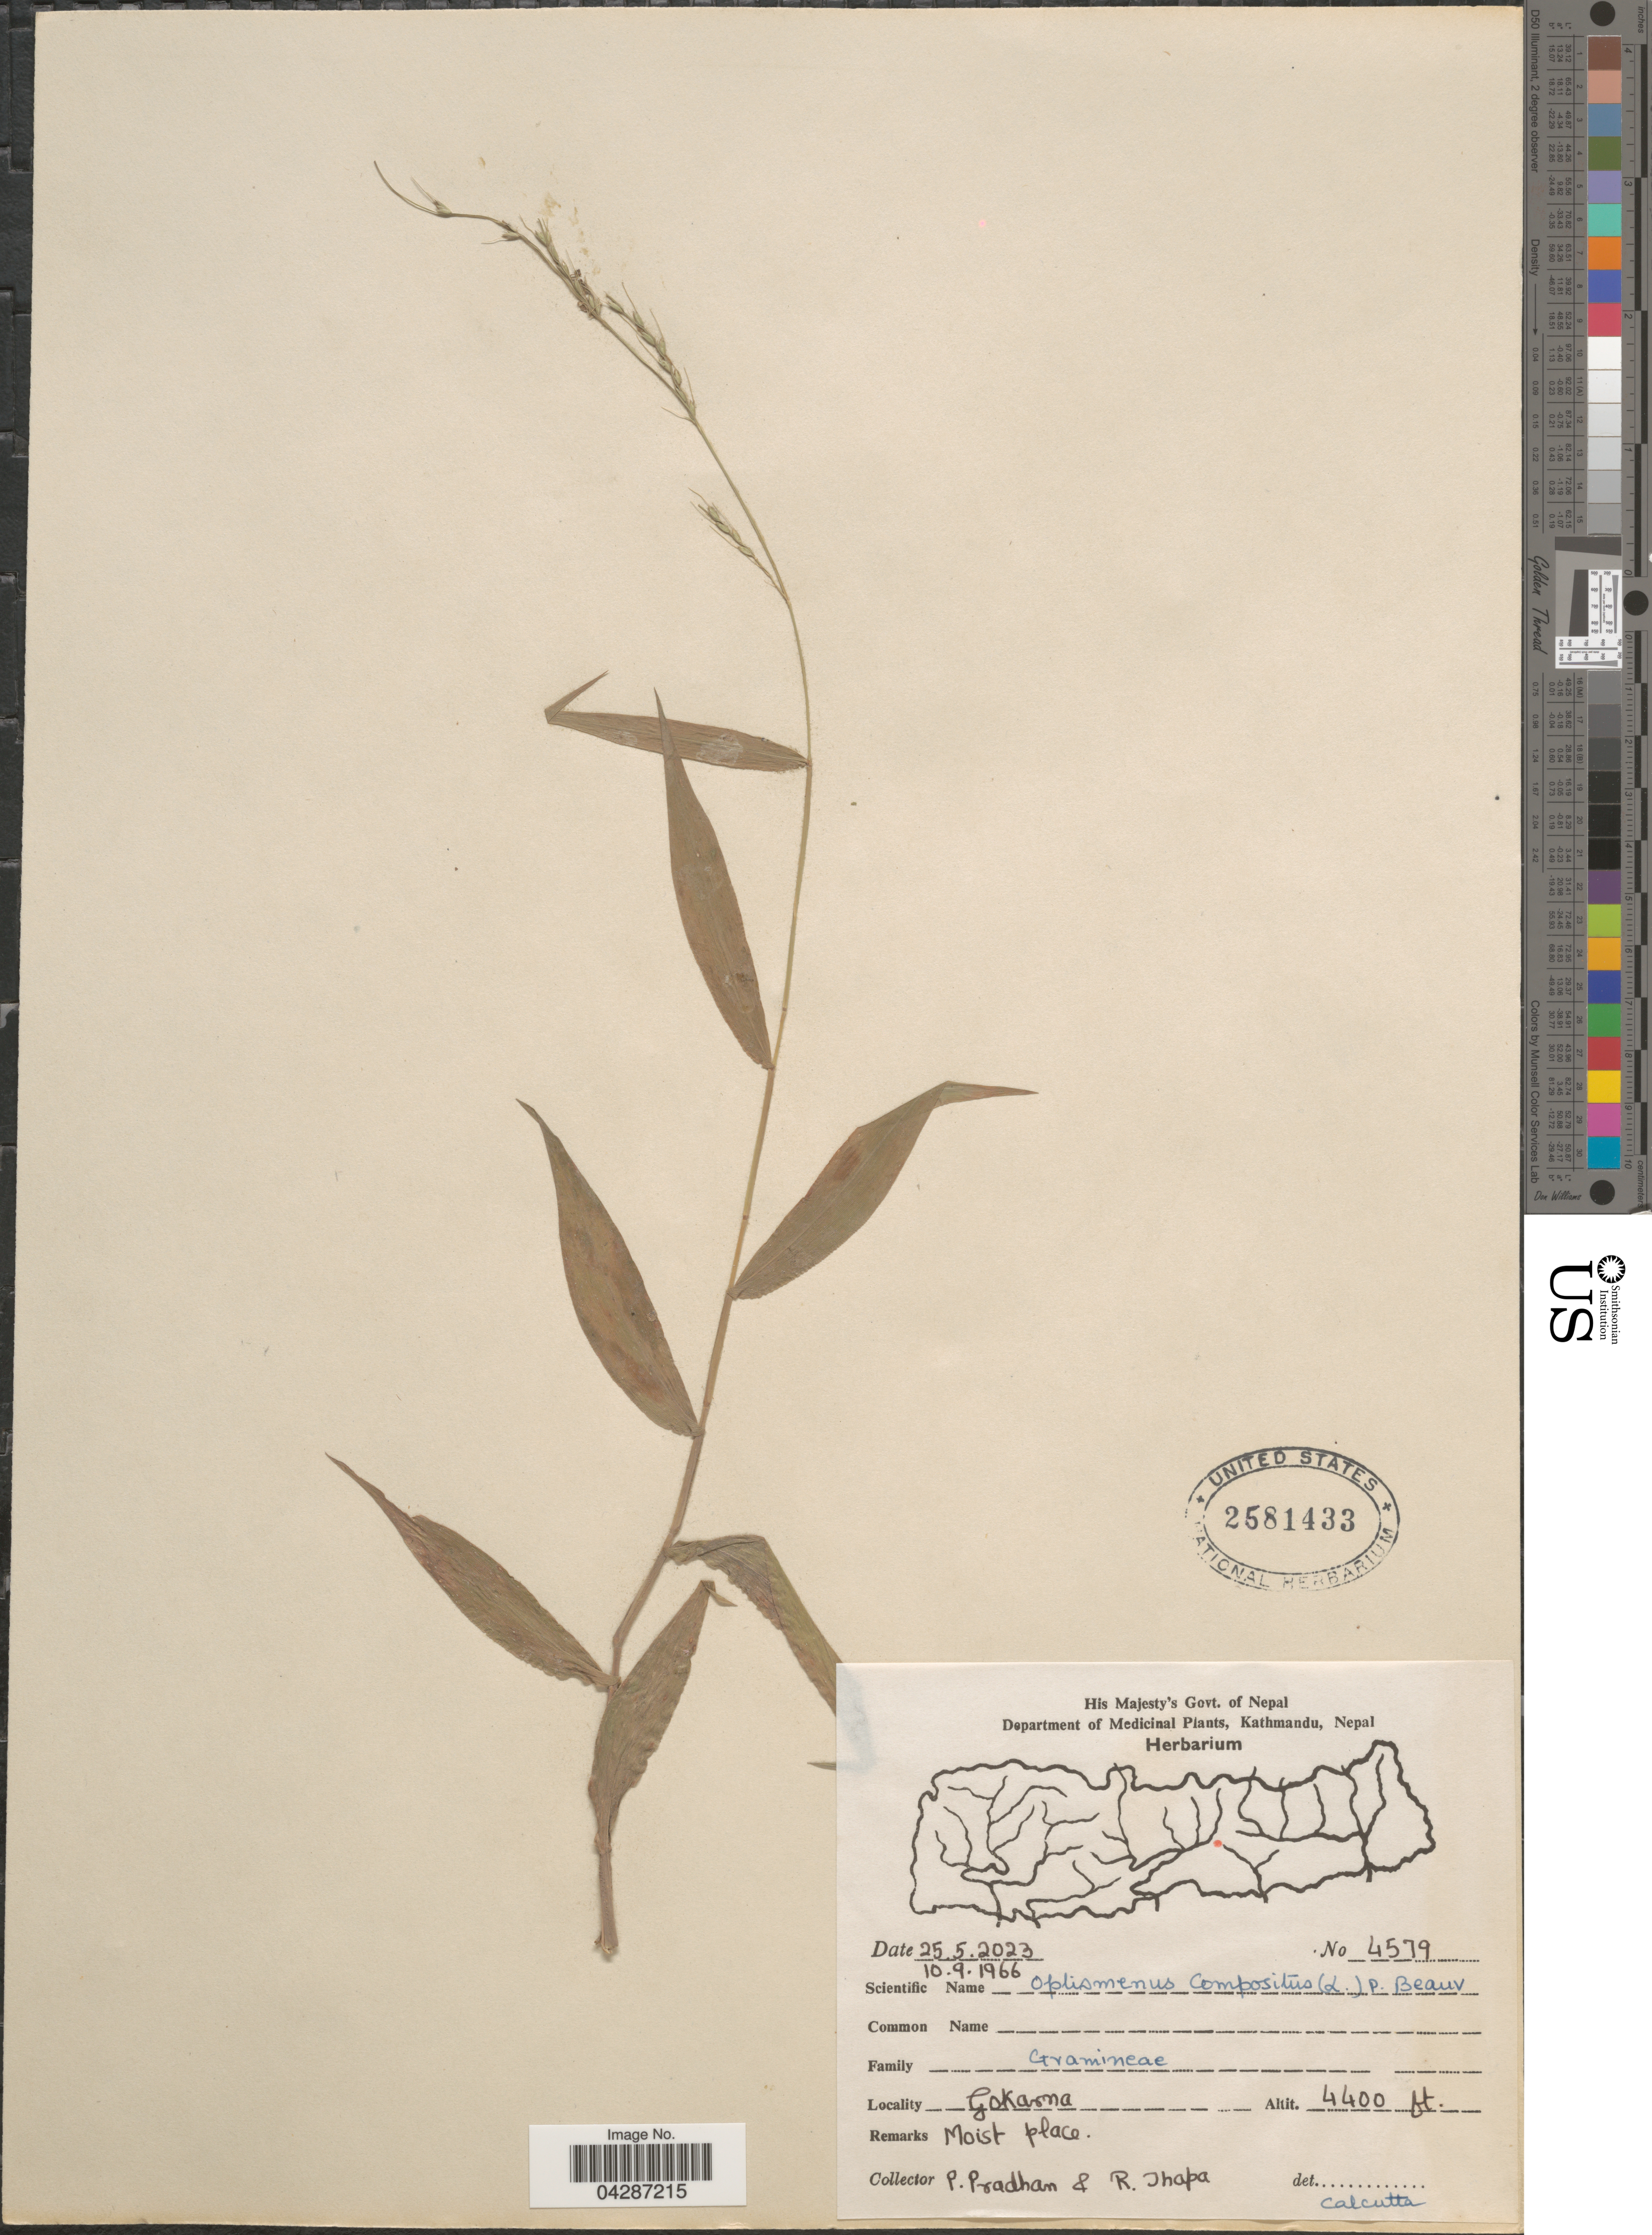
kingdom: Plantae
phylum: Tracheophyta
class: Liliopsida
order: Poales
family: Poaceae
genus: Oplismenus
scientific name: Oplismenus compositus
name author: (L.) P. Beauv.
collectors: P. Pradhan & R. Thapa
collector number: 4579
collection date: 1966-09-10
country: Nepal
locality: Gokarna.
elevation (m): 1341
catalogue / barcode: US 2581433